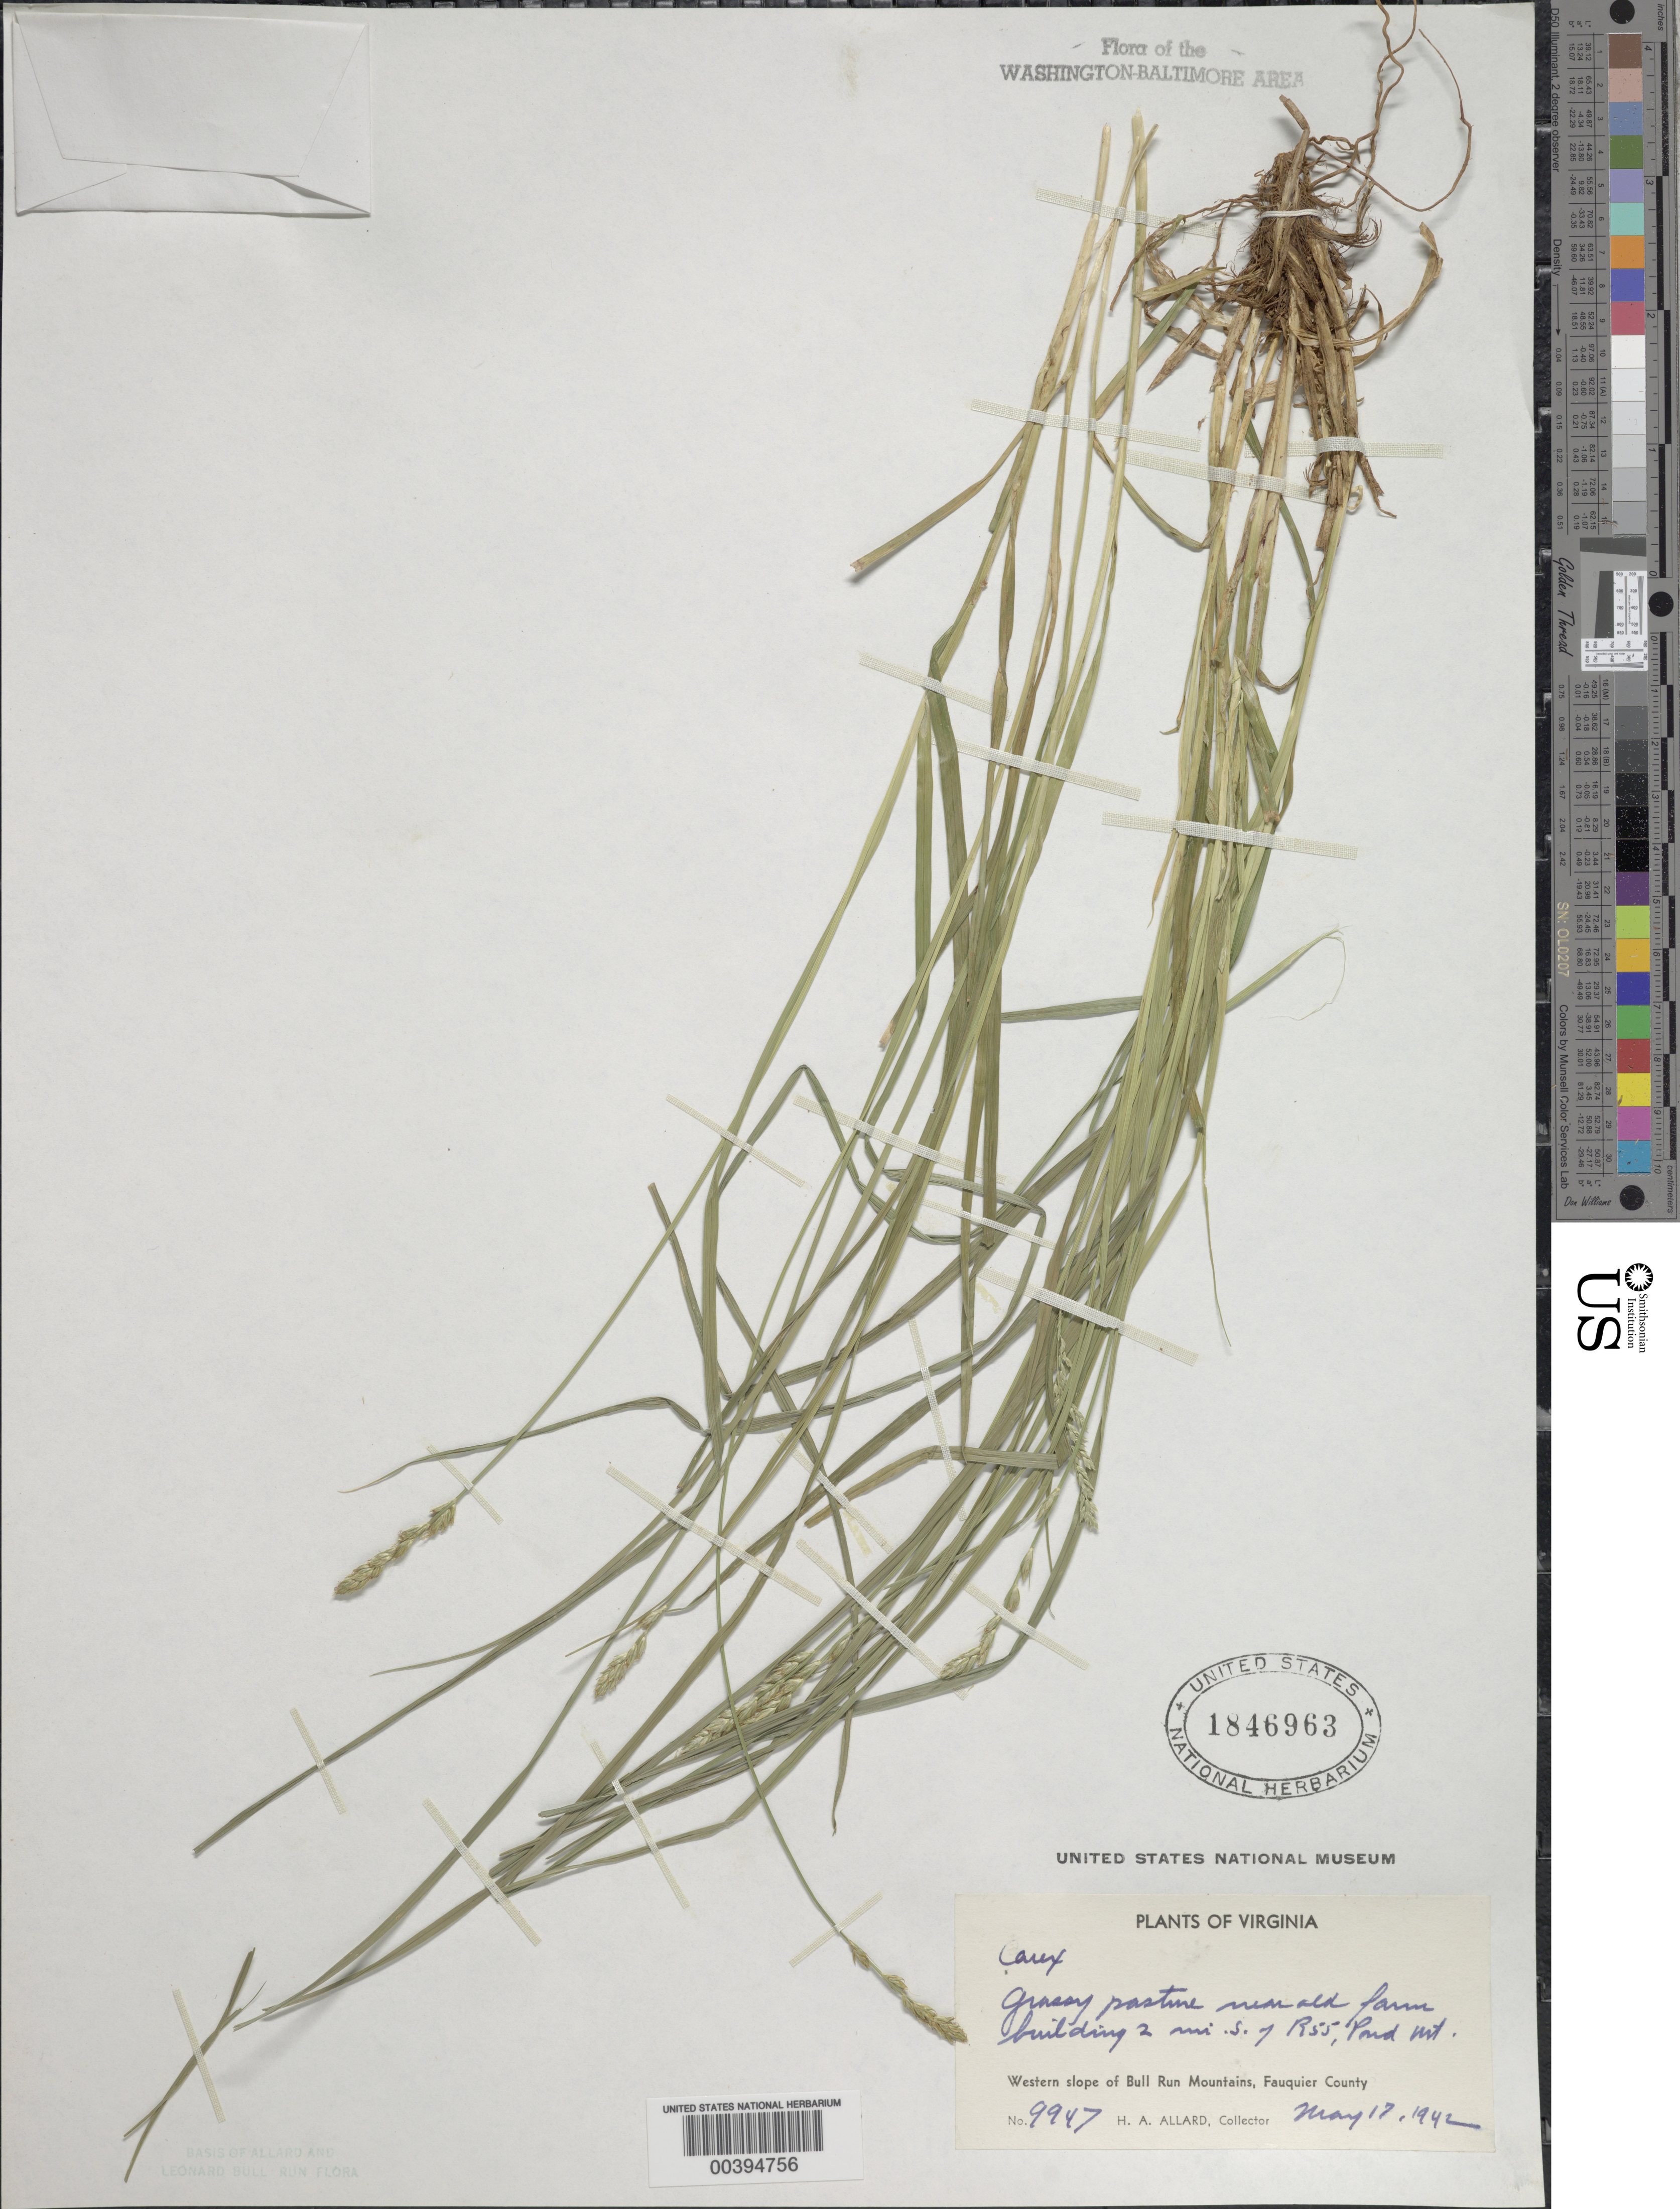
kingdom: Plantae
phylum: Tracheophyta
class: Liliopsida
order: Poales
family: Cyperaceae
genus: Carex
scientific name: Carex sp.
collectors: H. A. Allard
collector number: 9947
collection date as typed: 17 May 1942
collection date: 1942-05-17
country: United States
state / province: Virginia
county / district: Fauquier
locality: South of Route 55, Pond Mountains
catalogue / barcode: US 1846963